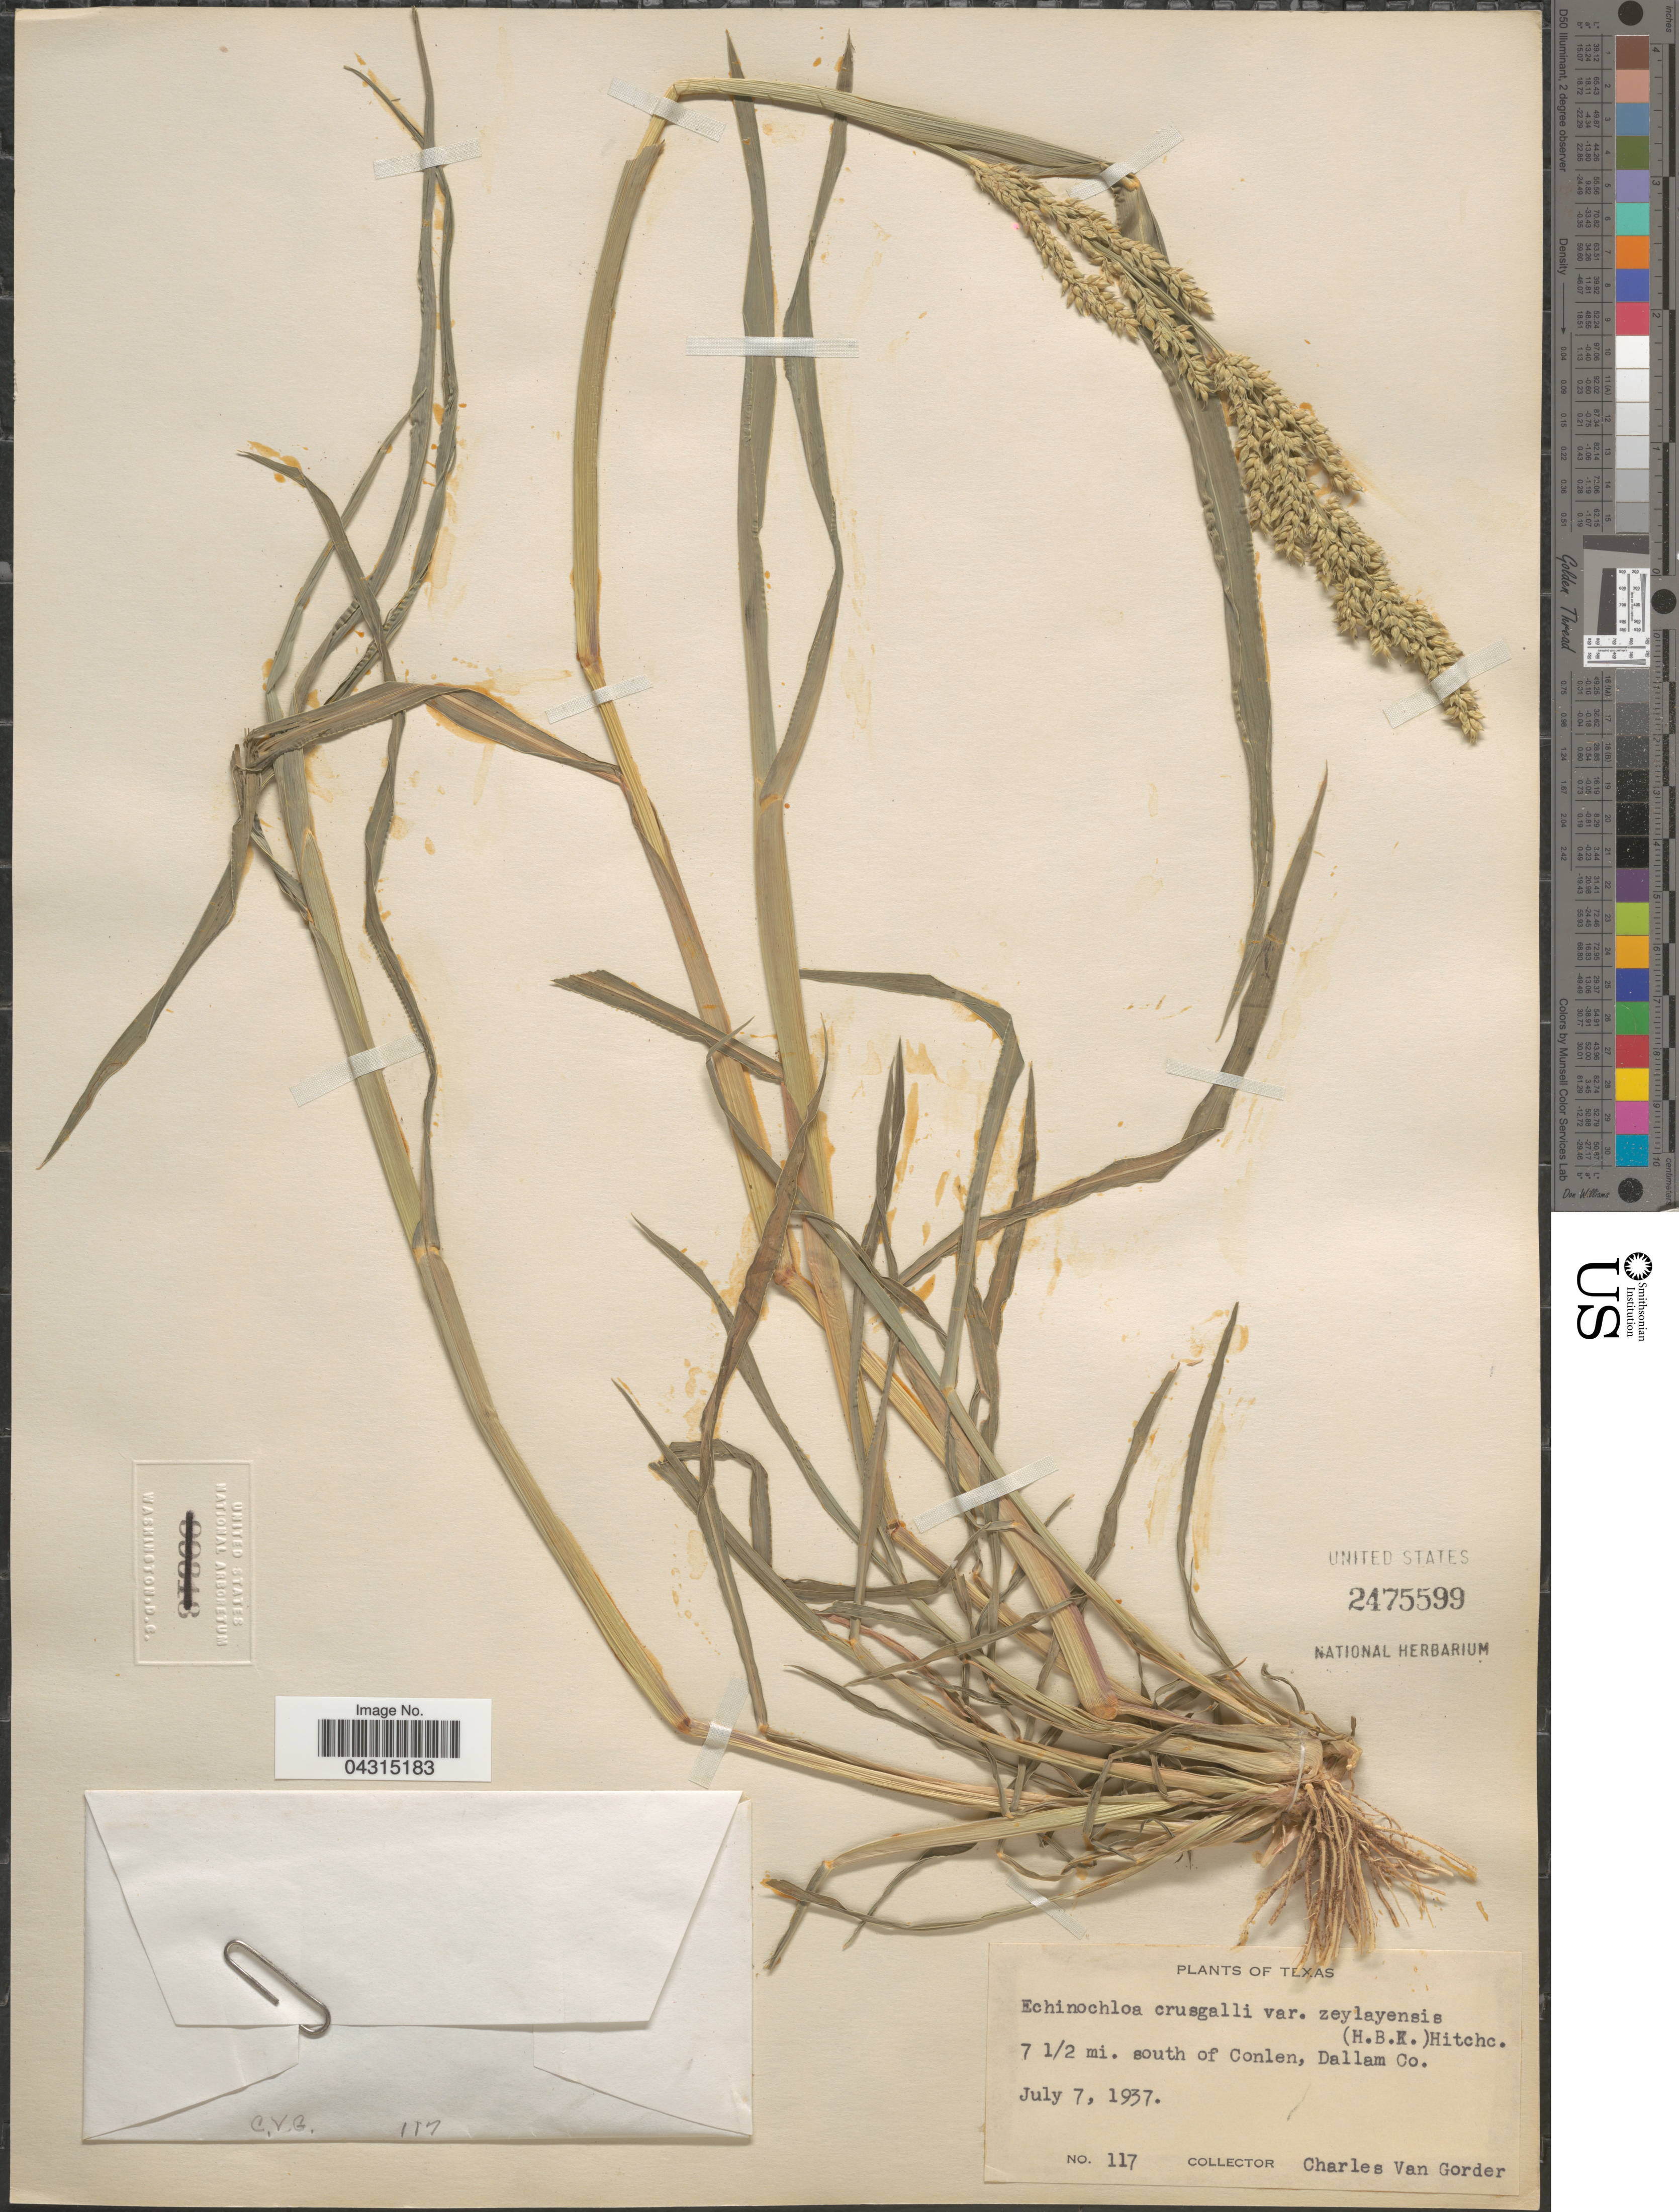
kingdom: Plantae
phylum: Tracheophyta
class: Liliopsida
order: Poales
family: Poaceae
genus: Echinochloa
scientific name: Echinochloa crus-galli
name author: (L.) P. Beauv.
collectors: C. Gorder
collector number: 117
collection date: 1937-07-07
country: United States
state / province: Texas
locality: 7 ½ mi. south of Conlen, Dallam Co.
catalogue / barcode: US 2475599